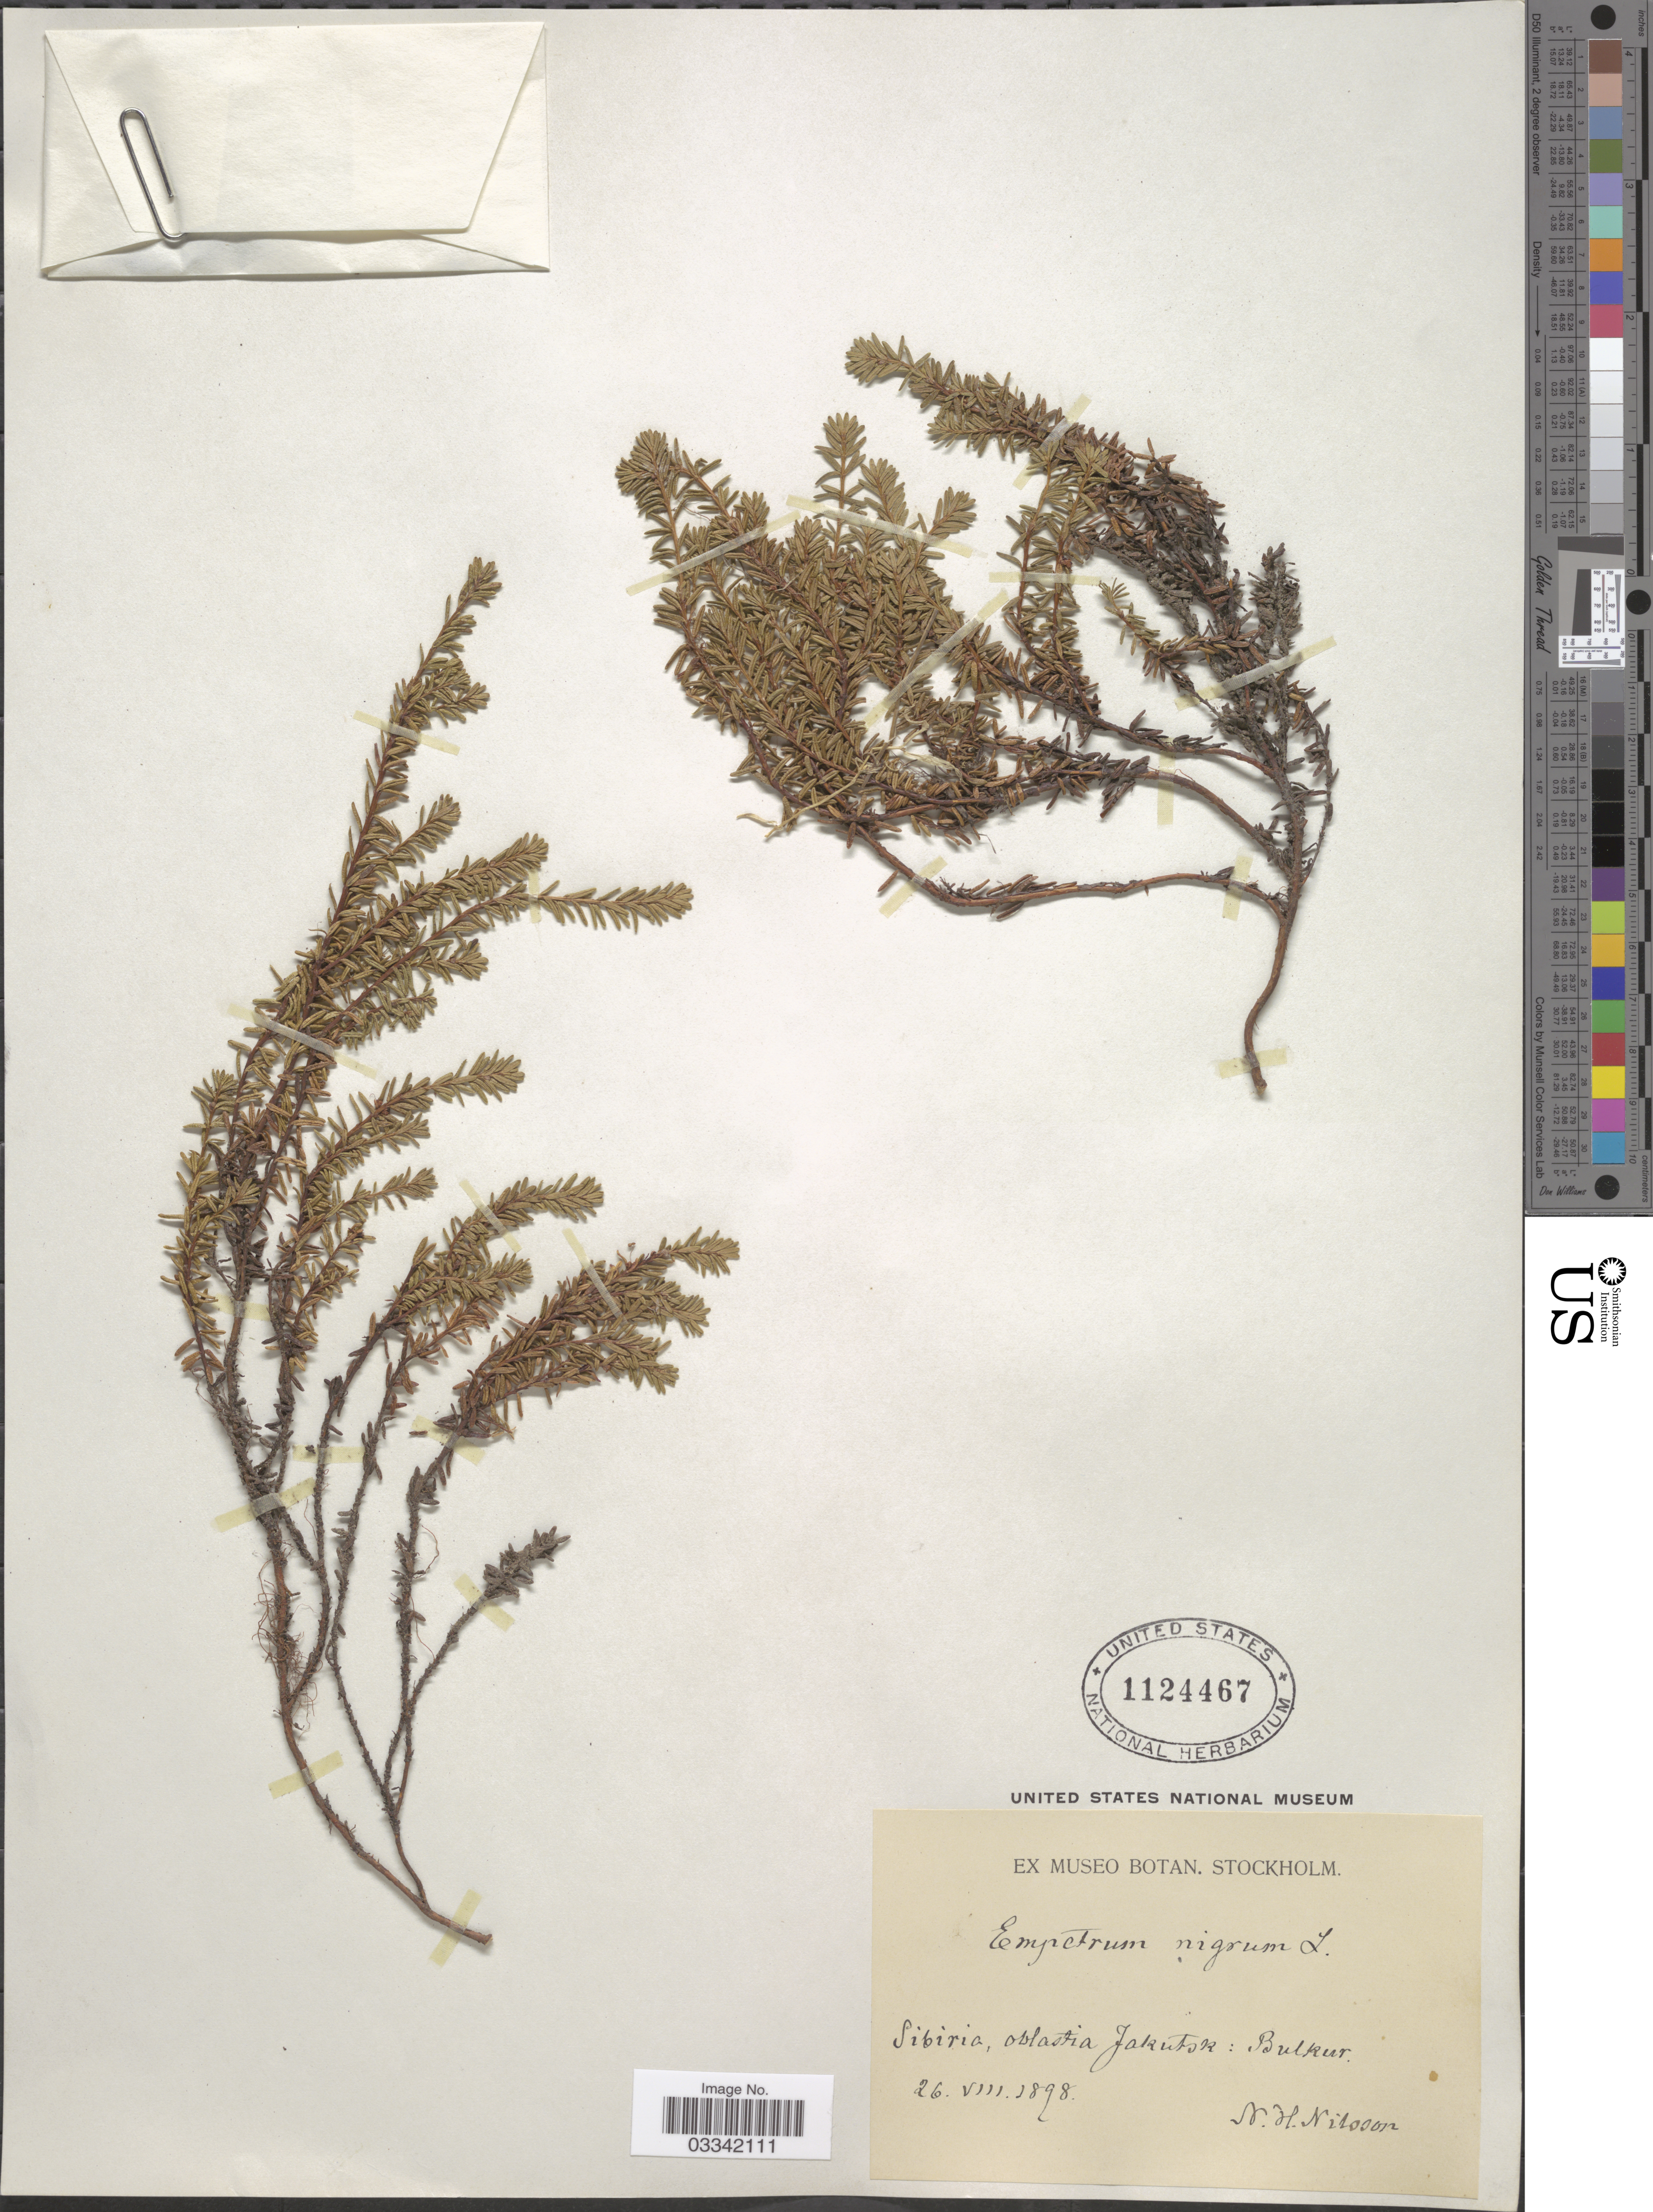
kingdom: Plantae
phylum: Tracheophyta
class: Magnoliopsida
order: Ericales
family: Ericaceae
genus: Empetrum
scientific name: Empetrum nigrum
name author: L.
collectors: N. H. Nilsson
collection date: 1898-08-26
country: Russian Federation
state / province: Sakha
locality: Sibiria, oblastia Jakutsk: Bulkur.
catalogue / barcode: US 1124467